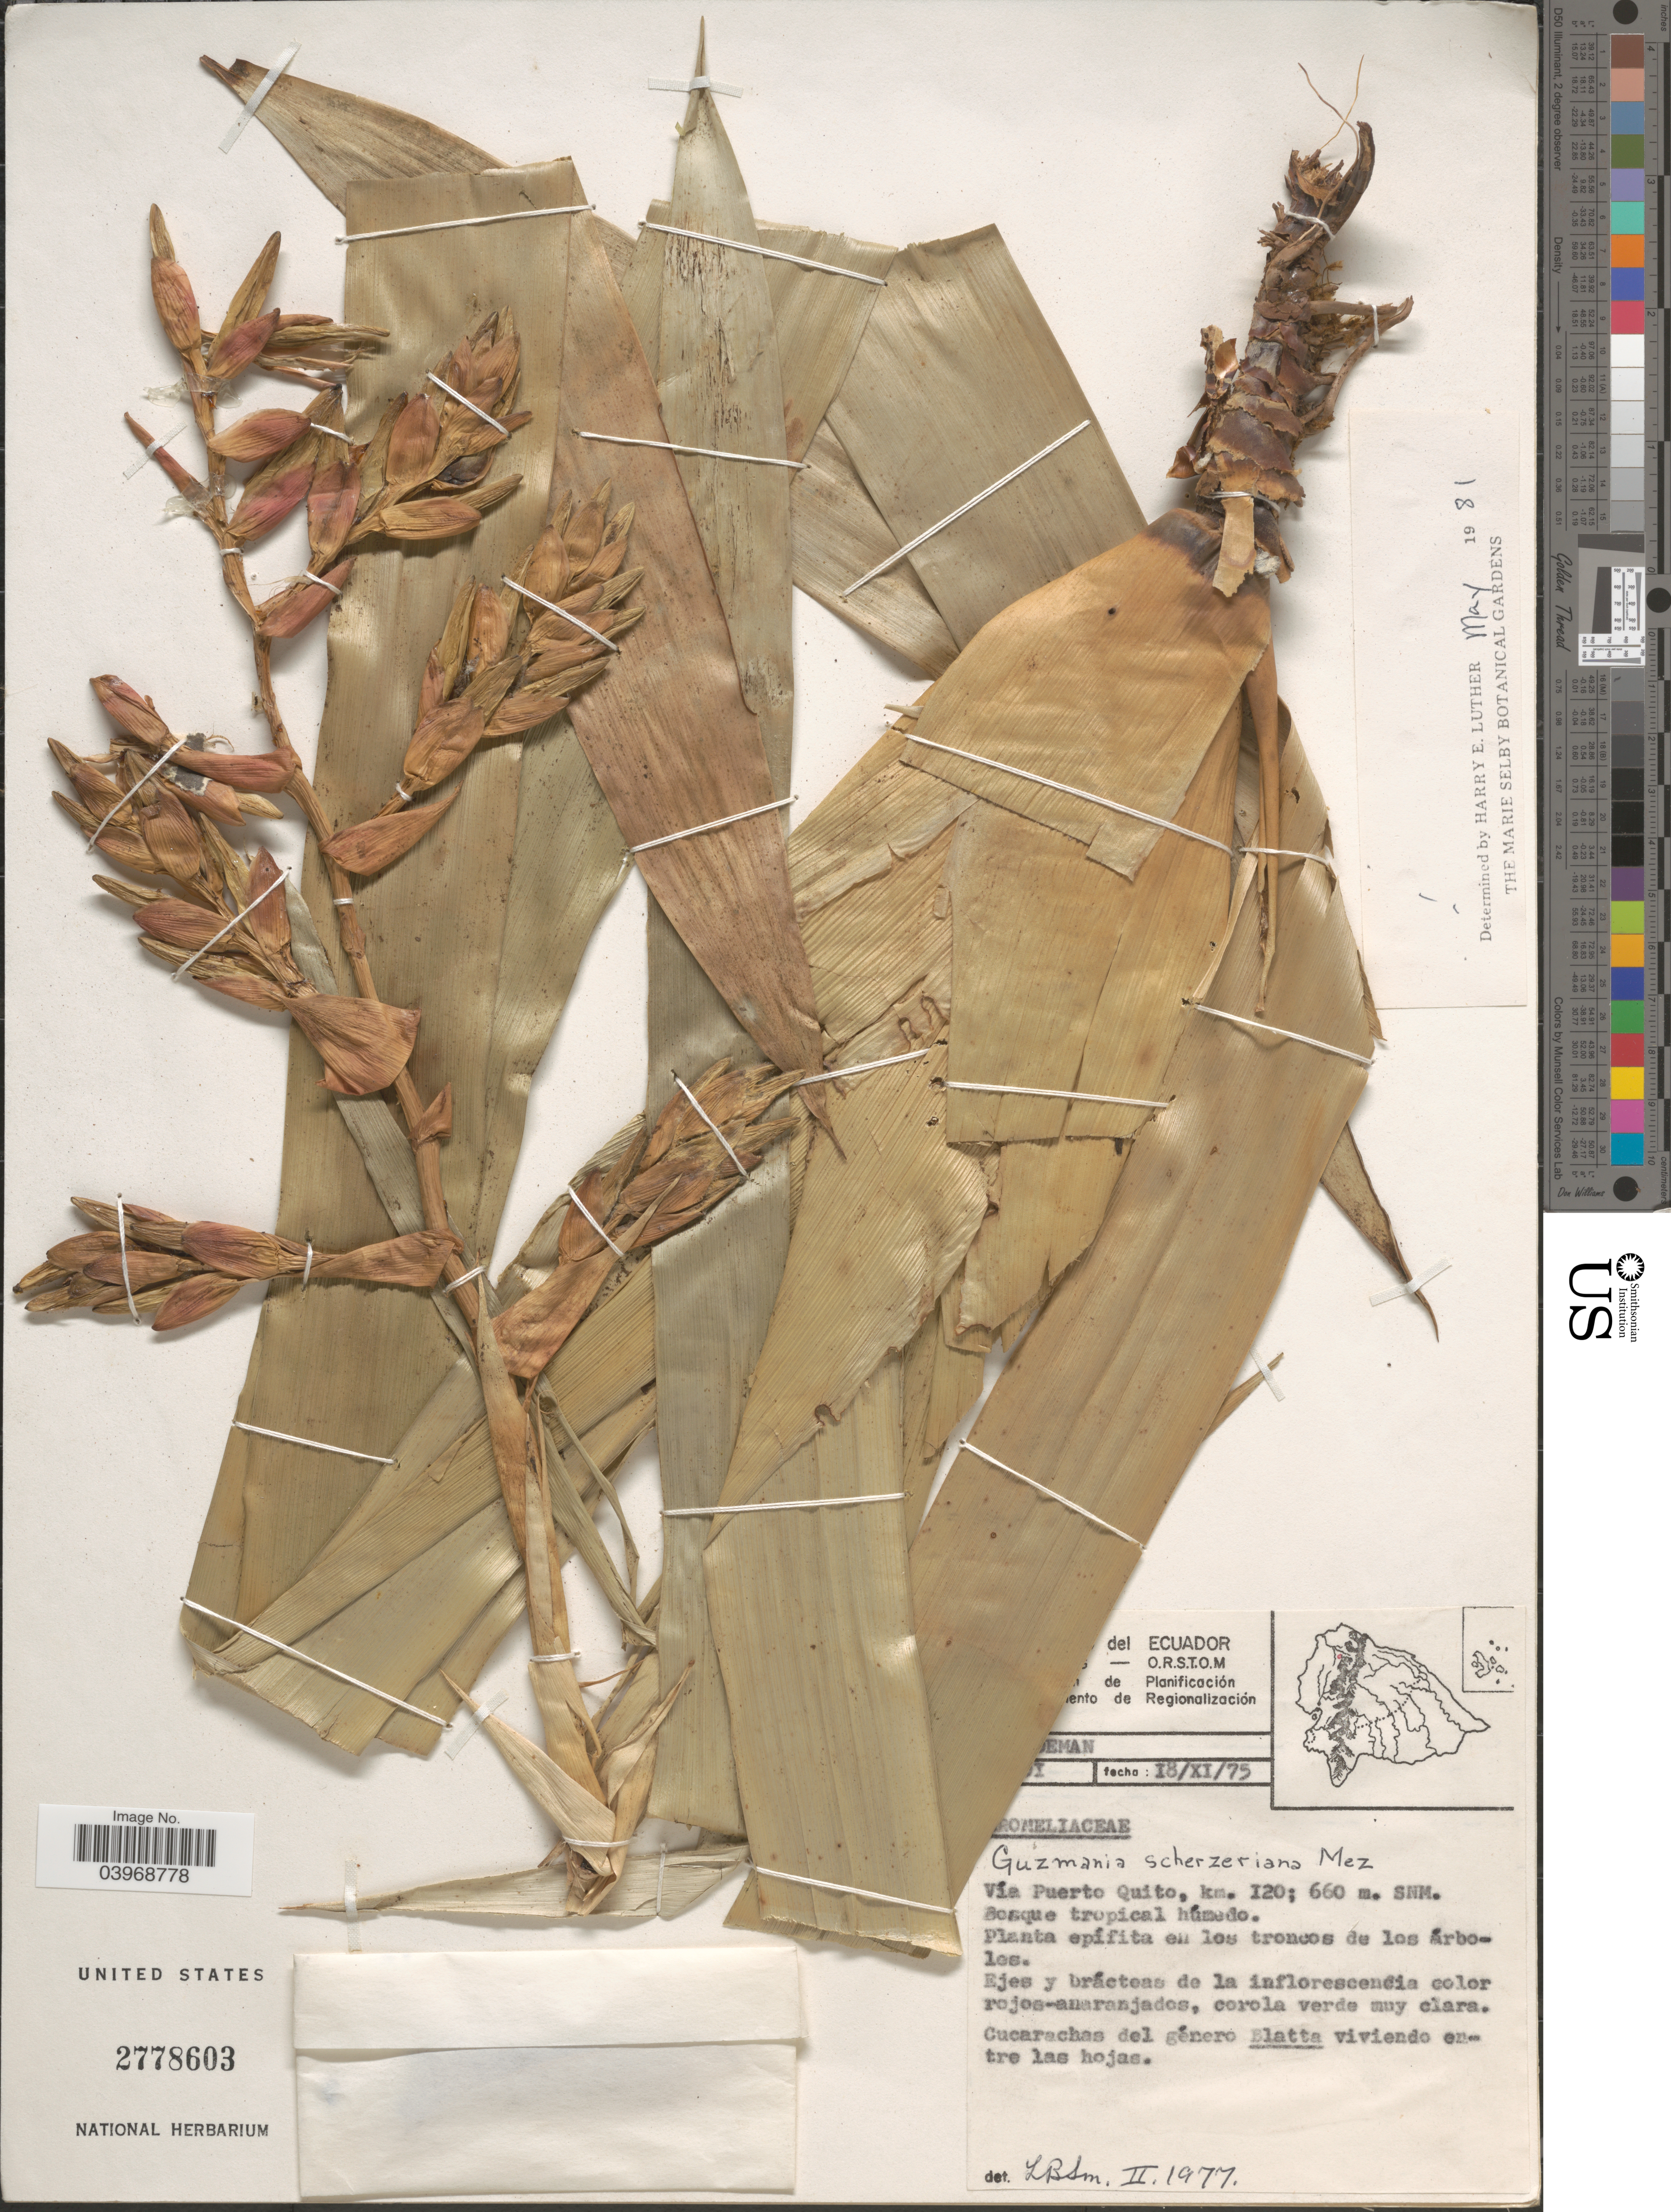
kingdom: Plantae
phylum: Tracheophyta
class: Liliopsida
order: Poales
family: Bromeliaceae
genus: Guzmania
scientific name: Guzmania scherzeriana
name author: Mez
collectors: -- Oldeman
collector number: !I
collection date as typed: Transcribed d/m/y: 18/11/75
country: Ecuador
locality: Vía Puerto Quito, km. 120; Bosque tropical húmedo.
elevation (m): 660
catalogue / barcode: US 2778603